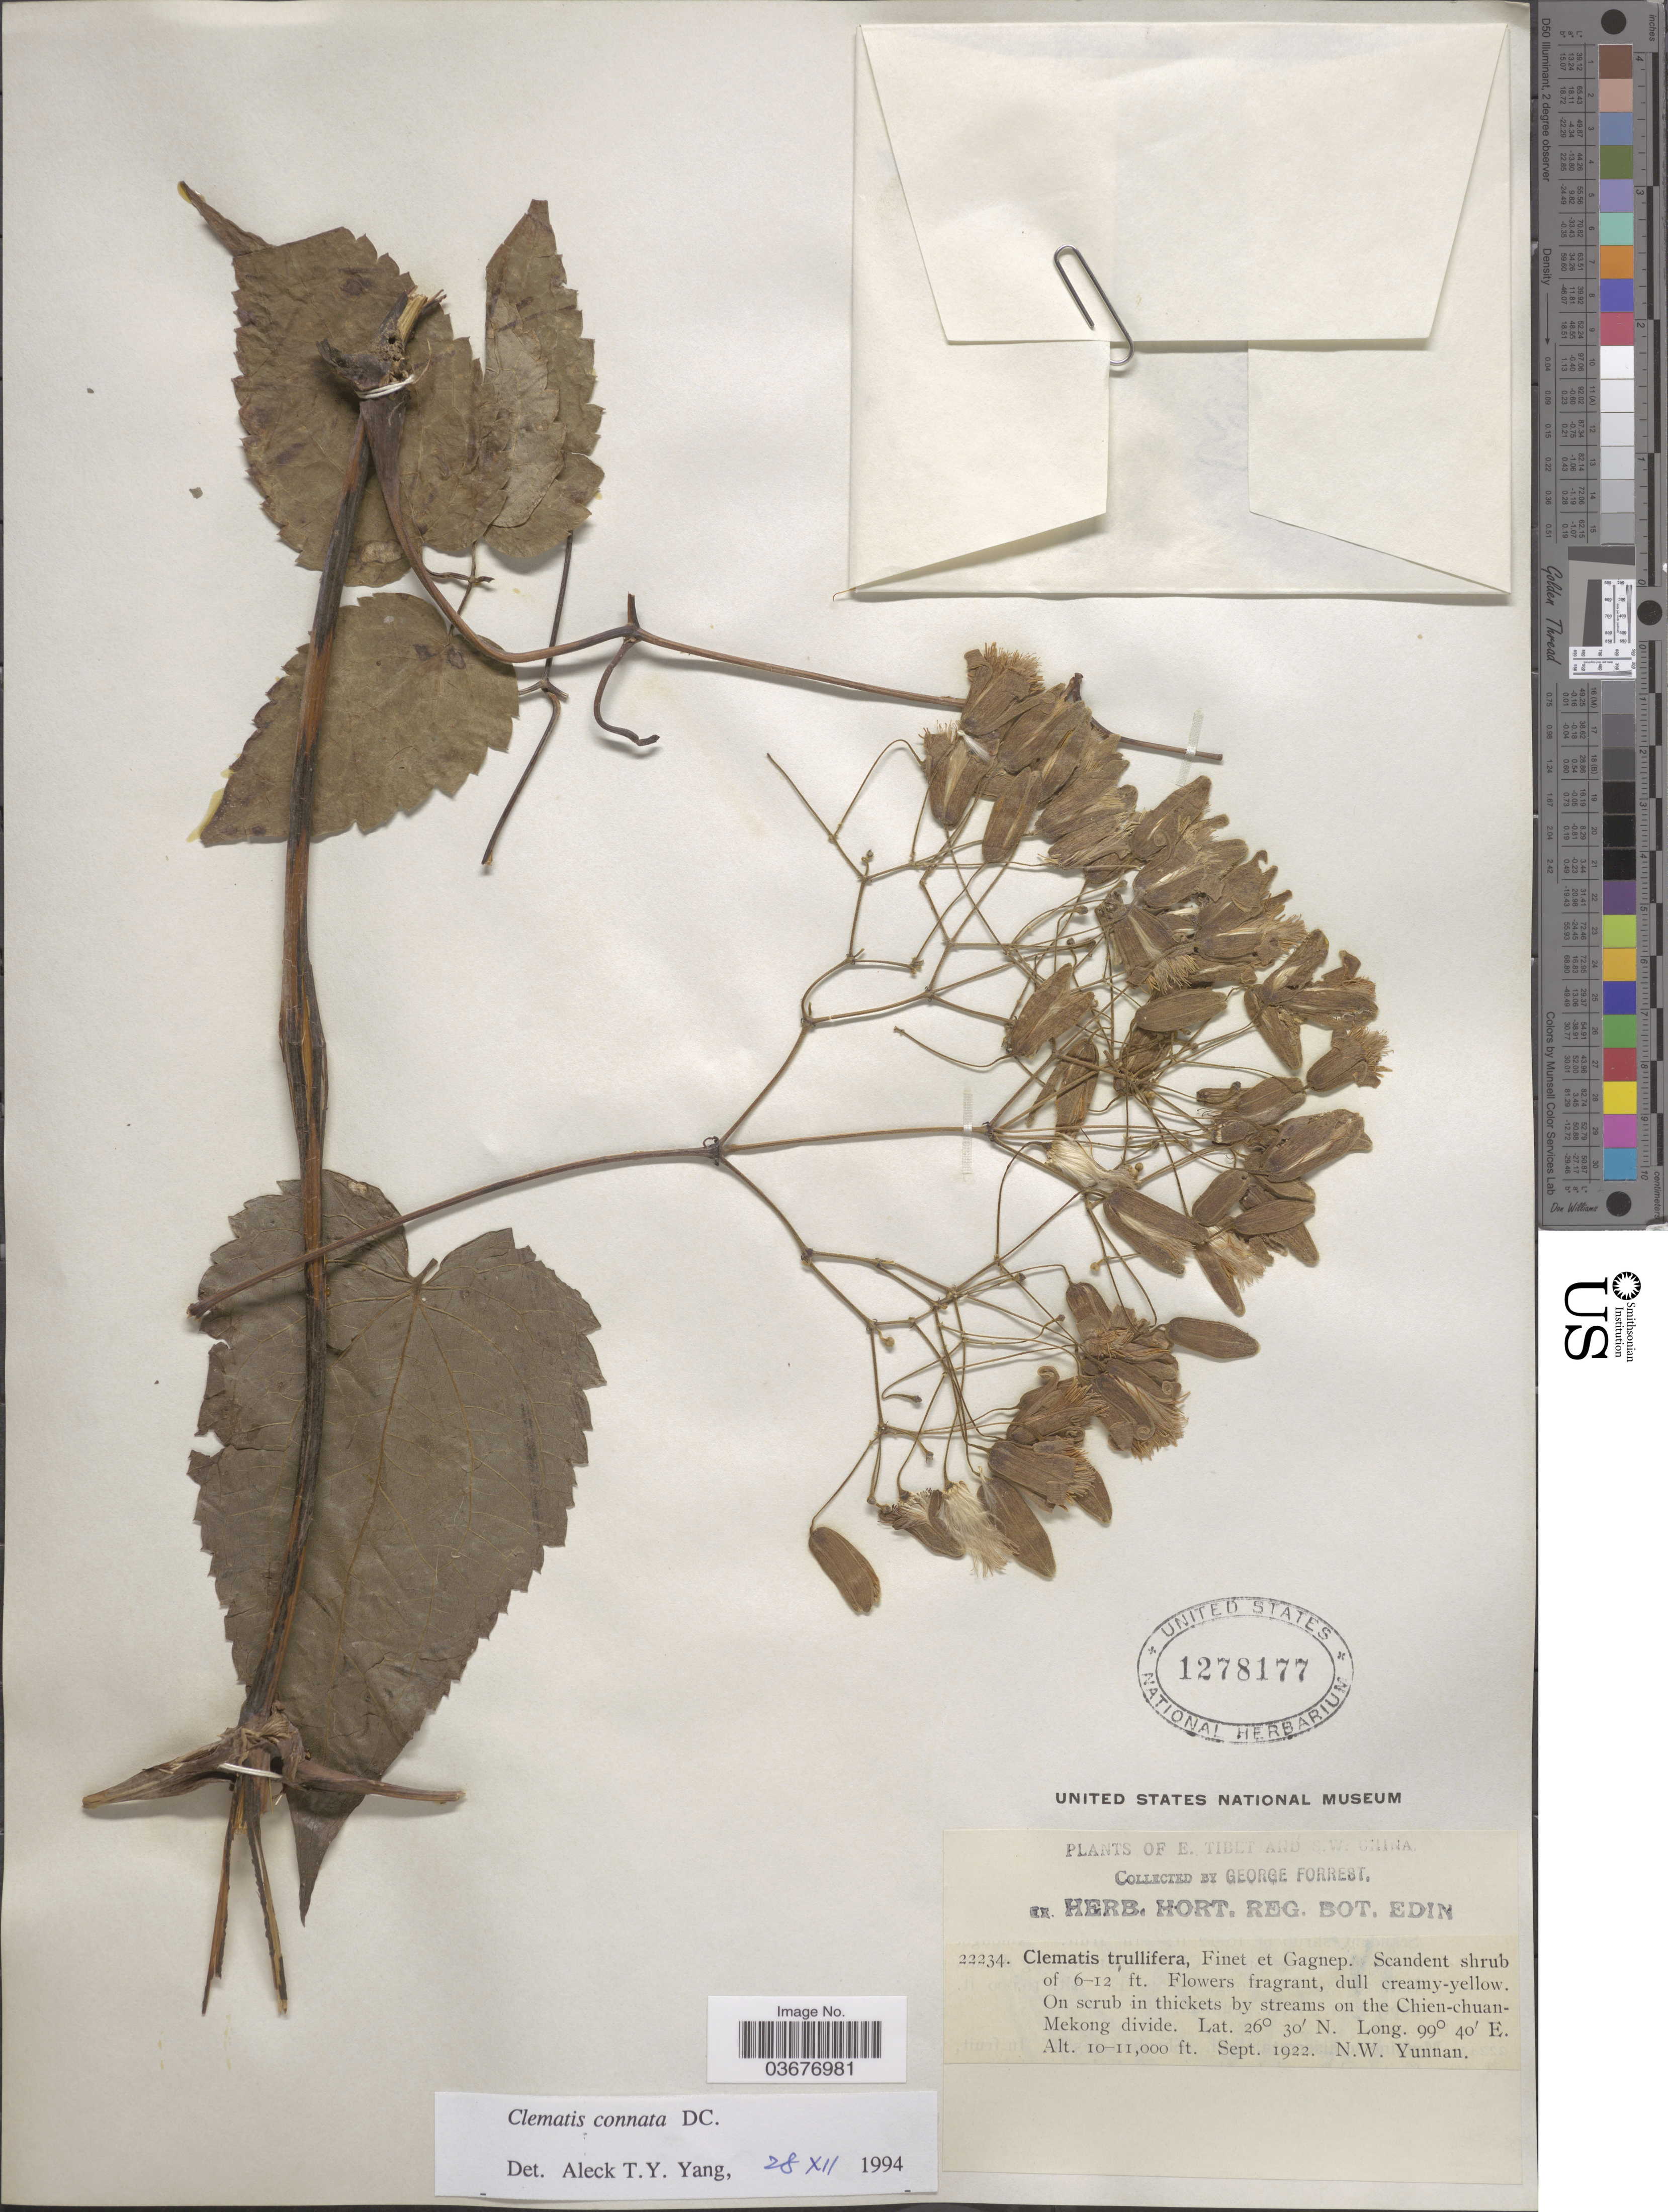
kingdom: Plantae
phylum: Tracheophyta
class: Magnoliopsida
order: Ranunculales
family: Ranunculaceae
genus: Clematis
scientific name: Clematis connata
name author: DC.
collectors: G. Forrest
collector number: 22234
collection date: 1922-09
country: China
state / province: Yunnan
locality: S. W. China. On the Chien-chuan-Mekong divide. N.W. Yunnan.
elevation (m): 3048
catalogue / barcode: US 1278177